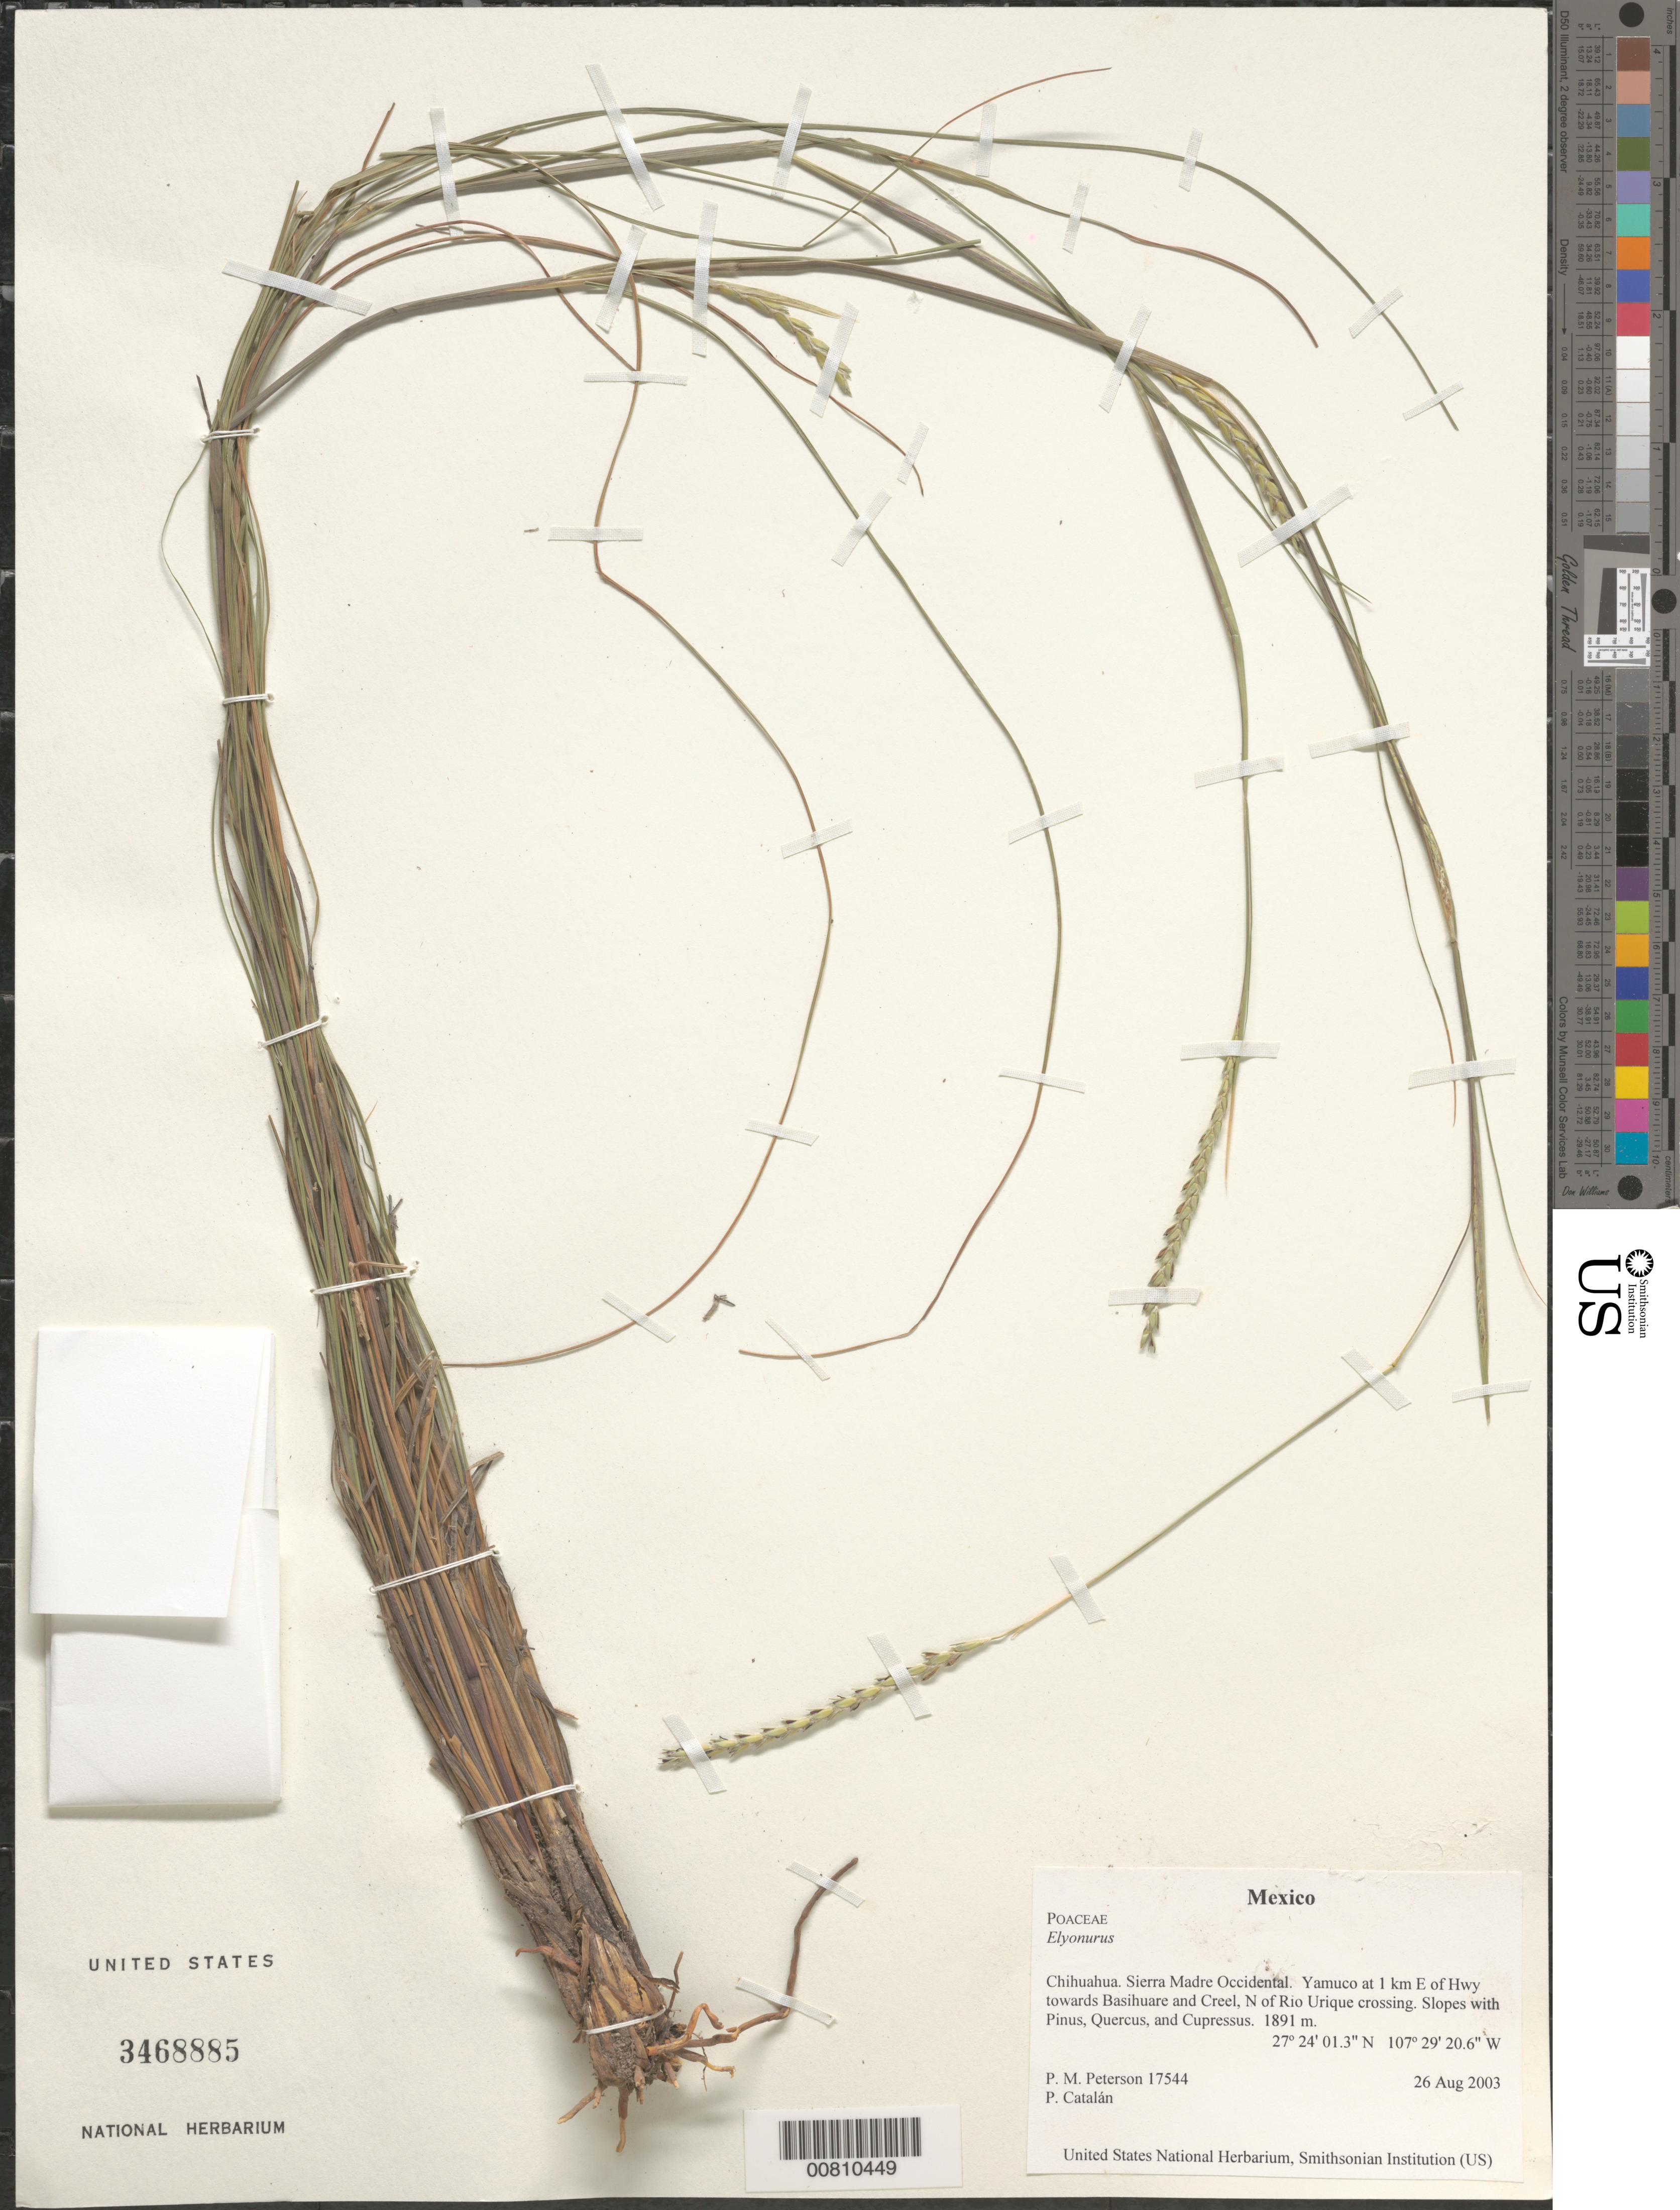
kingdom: Plantae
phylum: Tracheophyta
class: Liliopsida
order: Poales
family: Poaceae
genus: Elionurus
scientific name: Elionurus sp.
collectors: P. M. Peterson & P. Catalán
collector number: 17544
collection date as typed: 26 Aug 2003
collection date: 2003-08-26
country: Mexico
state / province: Chihuahua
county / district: Sierra Madre Occidental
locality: Yamuco at 1 km E of Hwy towards Basihuare and Creel, N of Rio Urique crossing. Slopes with Pinus, Quercus, and Cupressus.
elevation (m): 1891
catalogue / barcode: US 3468885